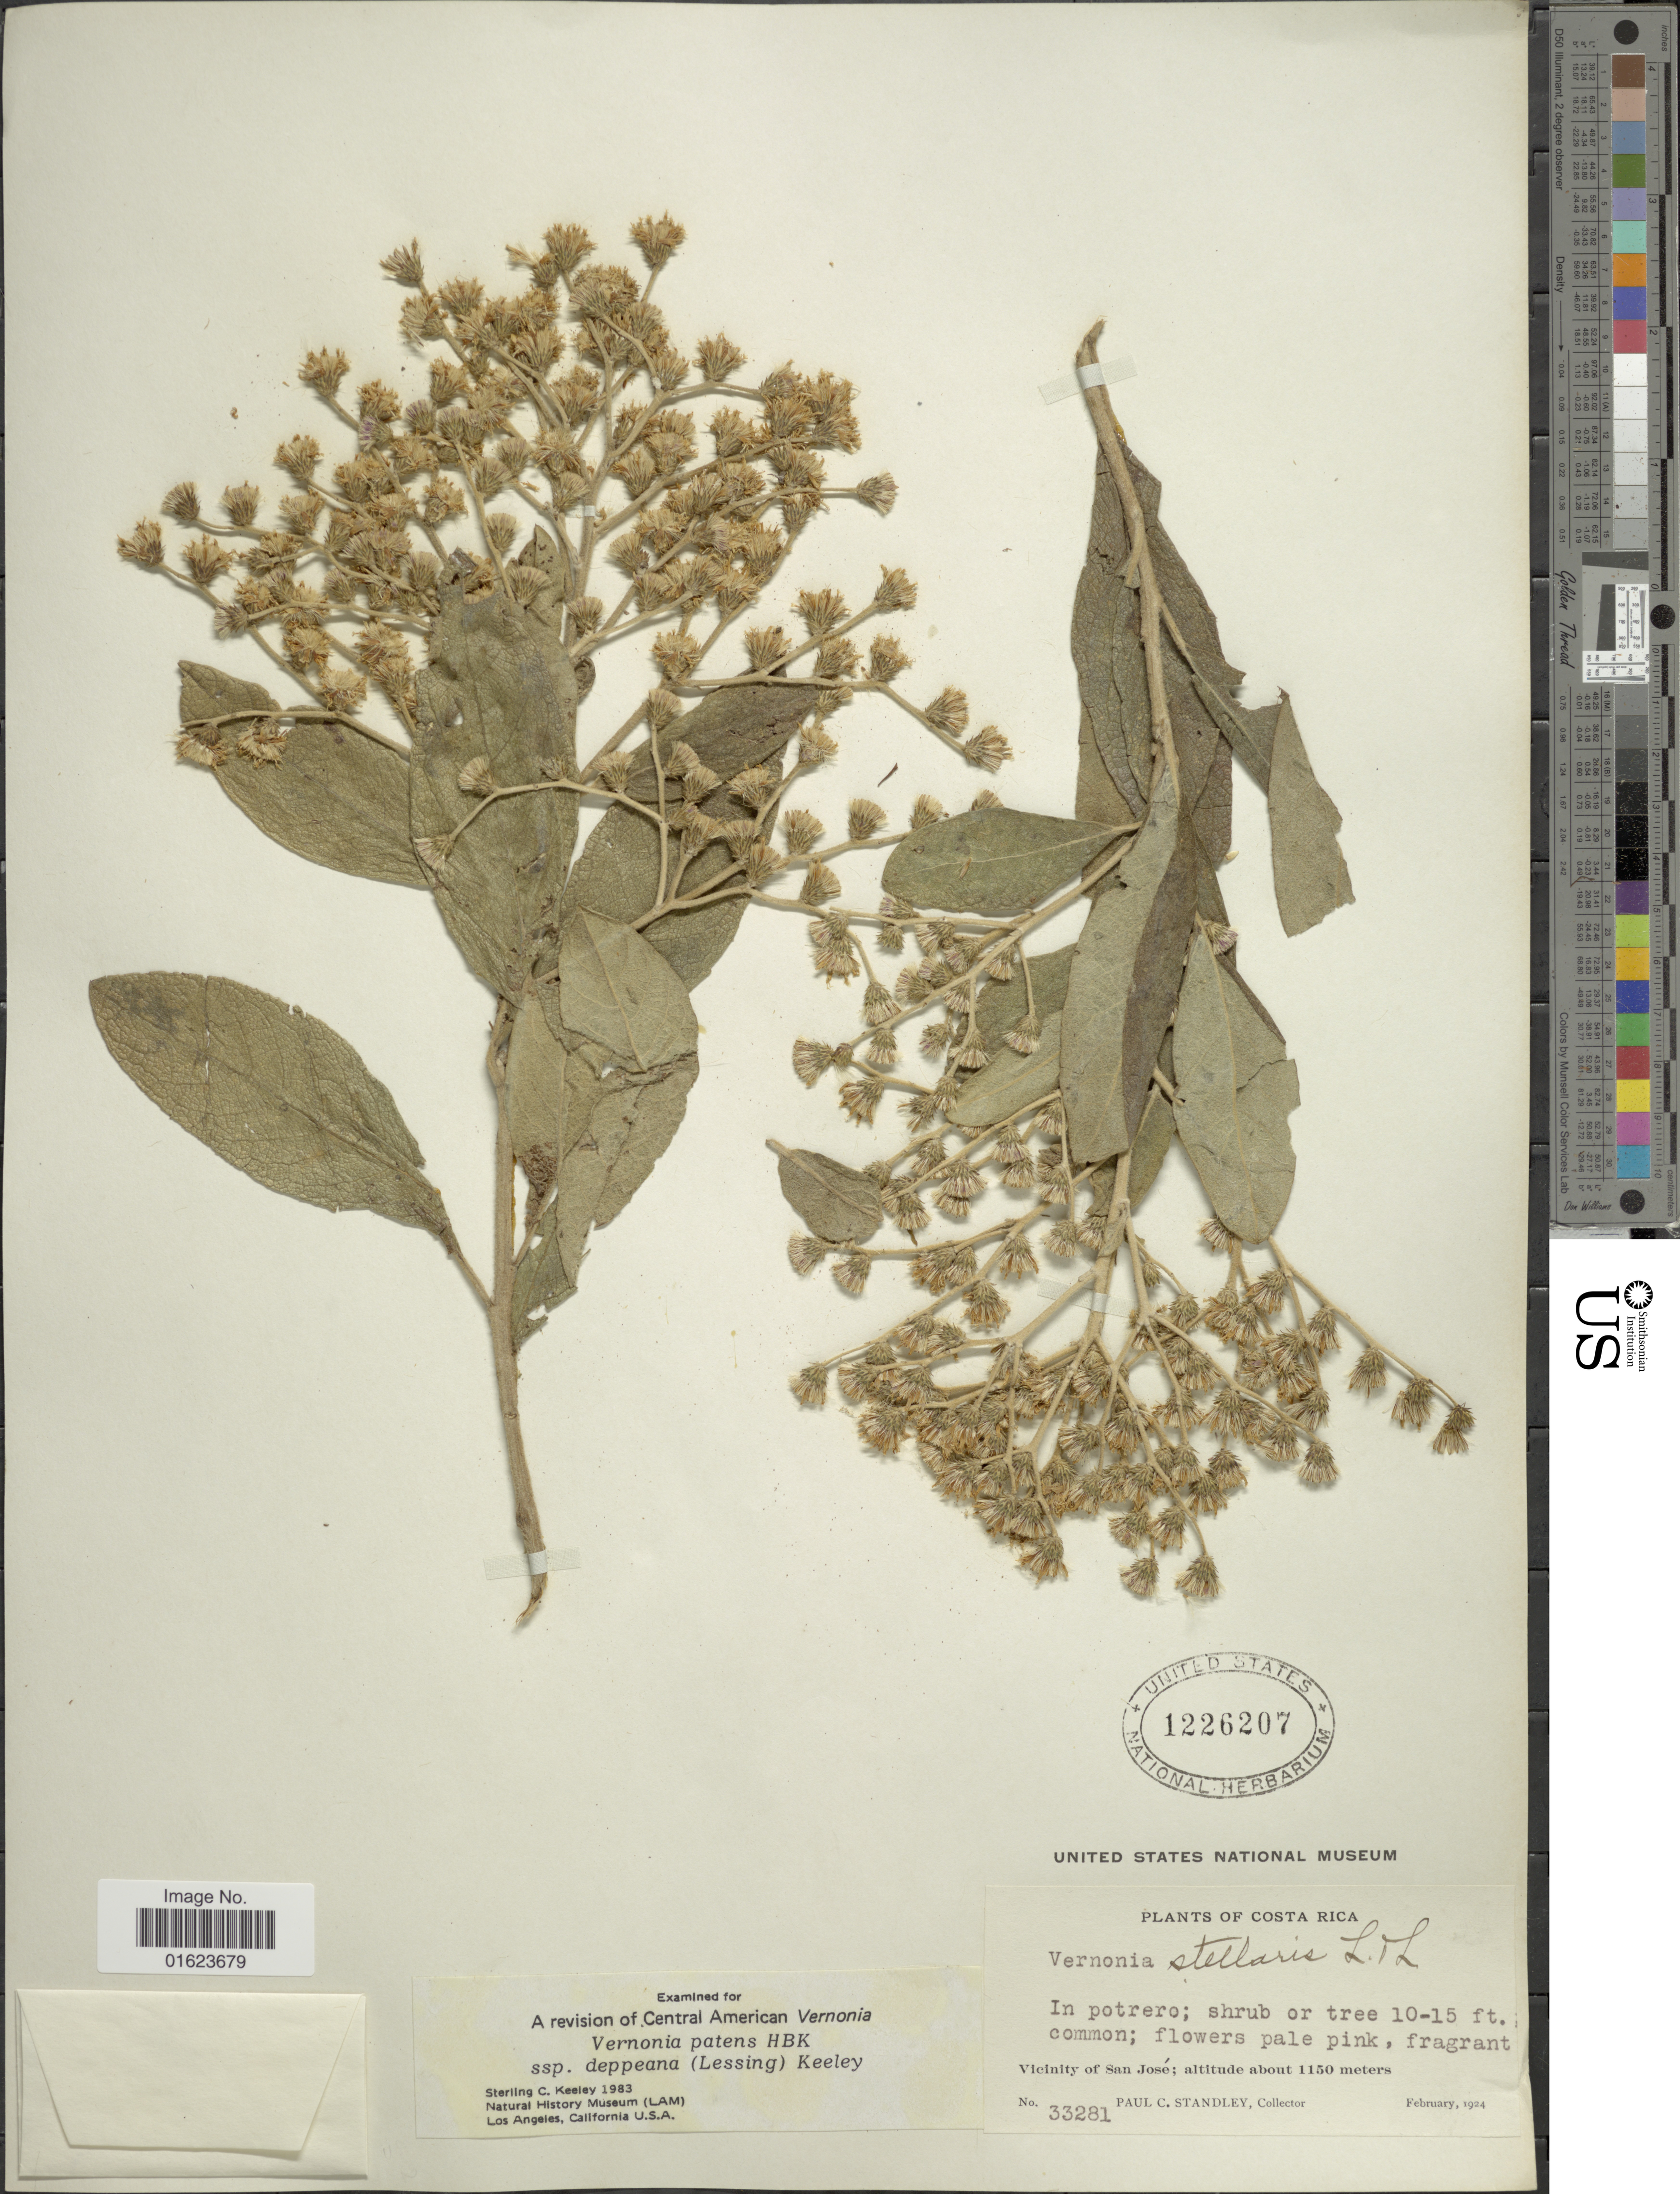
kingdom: Plantae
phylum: Tracheophyta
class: Magnoliopsida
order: Asterales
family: Asteraceae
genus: Vernonanthura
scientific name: Vernonanthura deppeana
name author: (Less.) H. Rob.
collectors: P. C. Standley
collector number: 33281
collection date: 1924-02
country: Costa Rica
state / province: San José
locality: Vicinity of San Jose.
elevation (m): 1150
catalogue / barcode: US 1226207